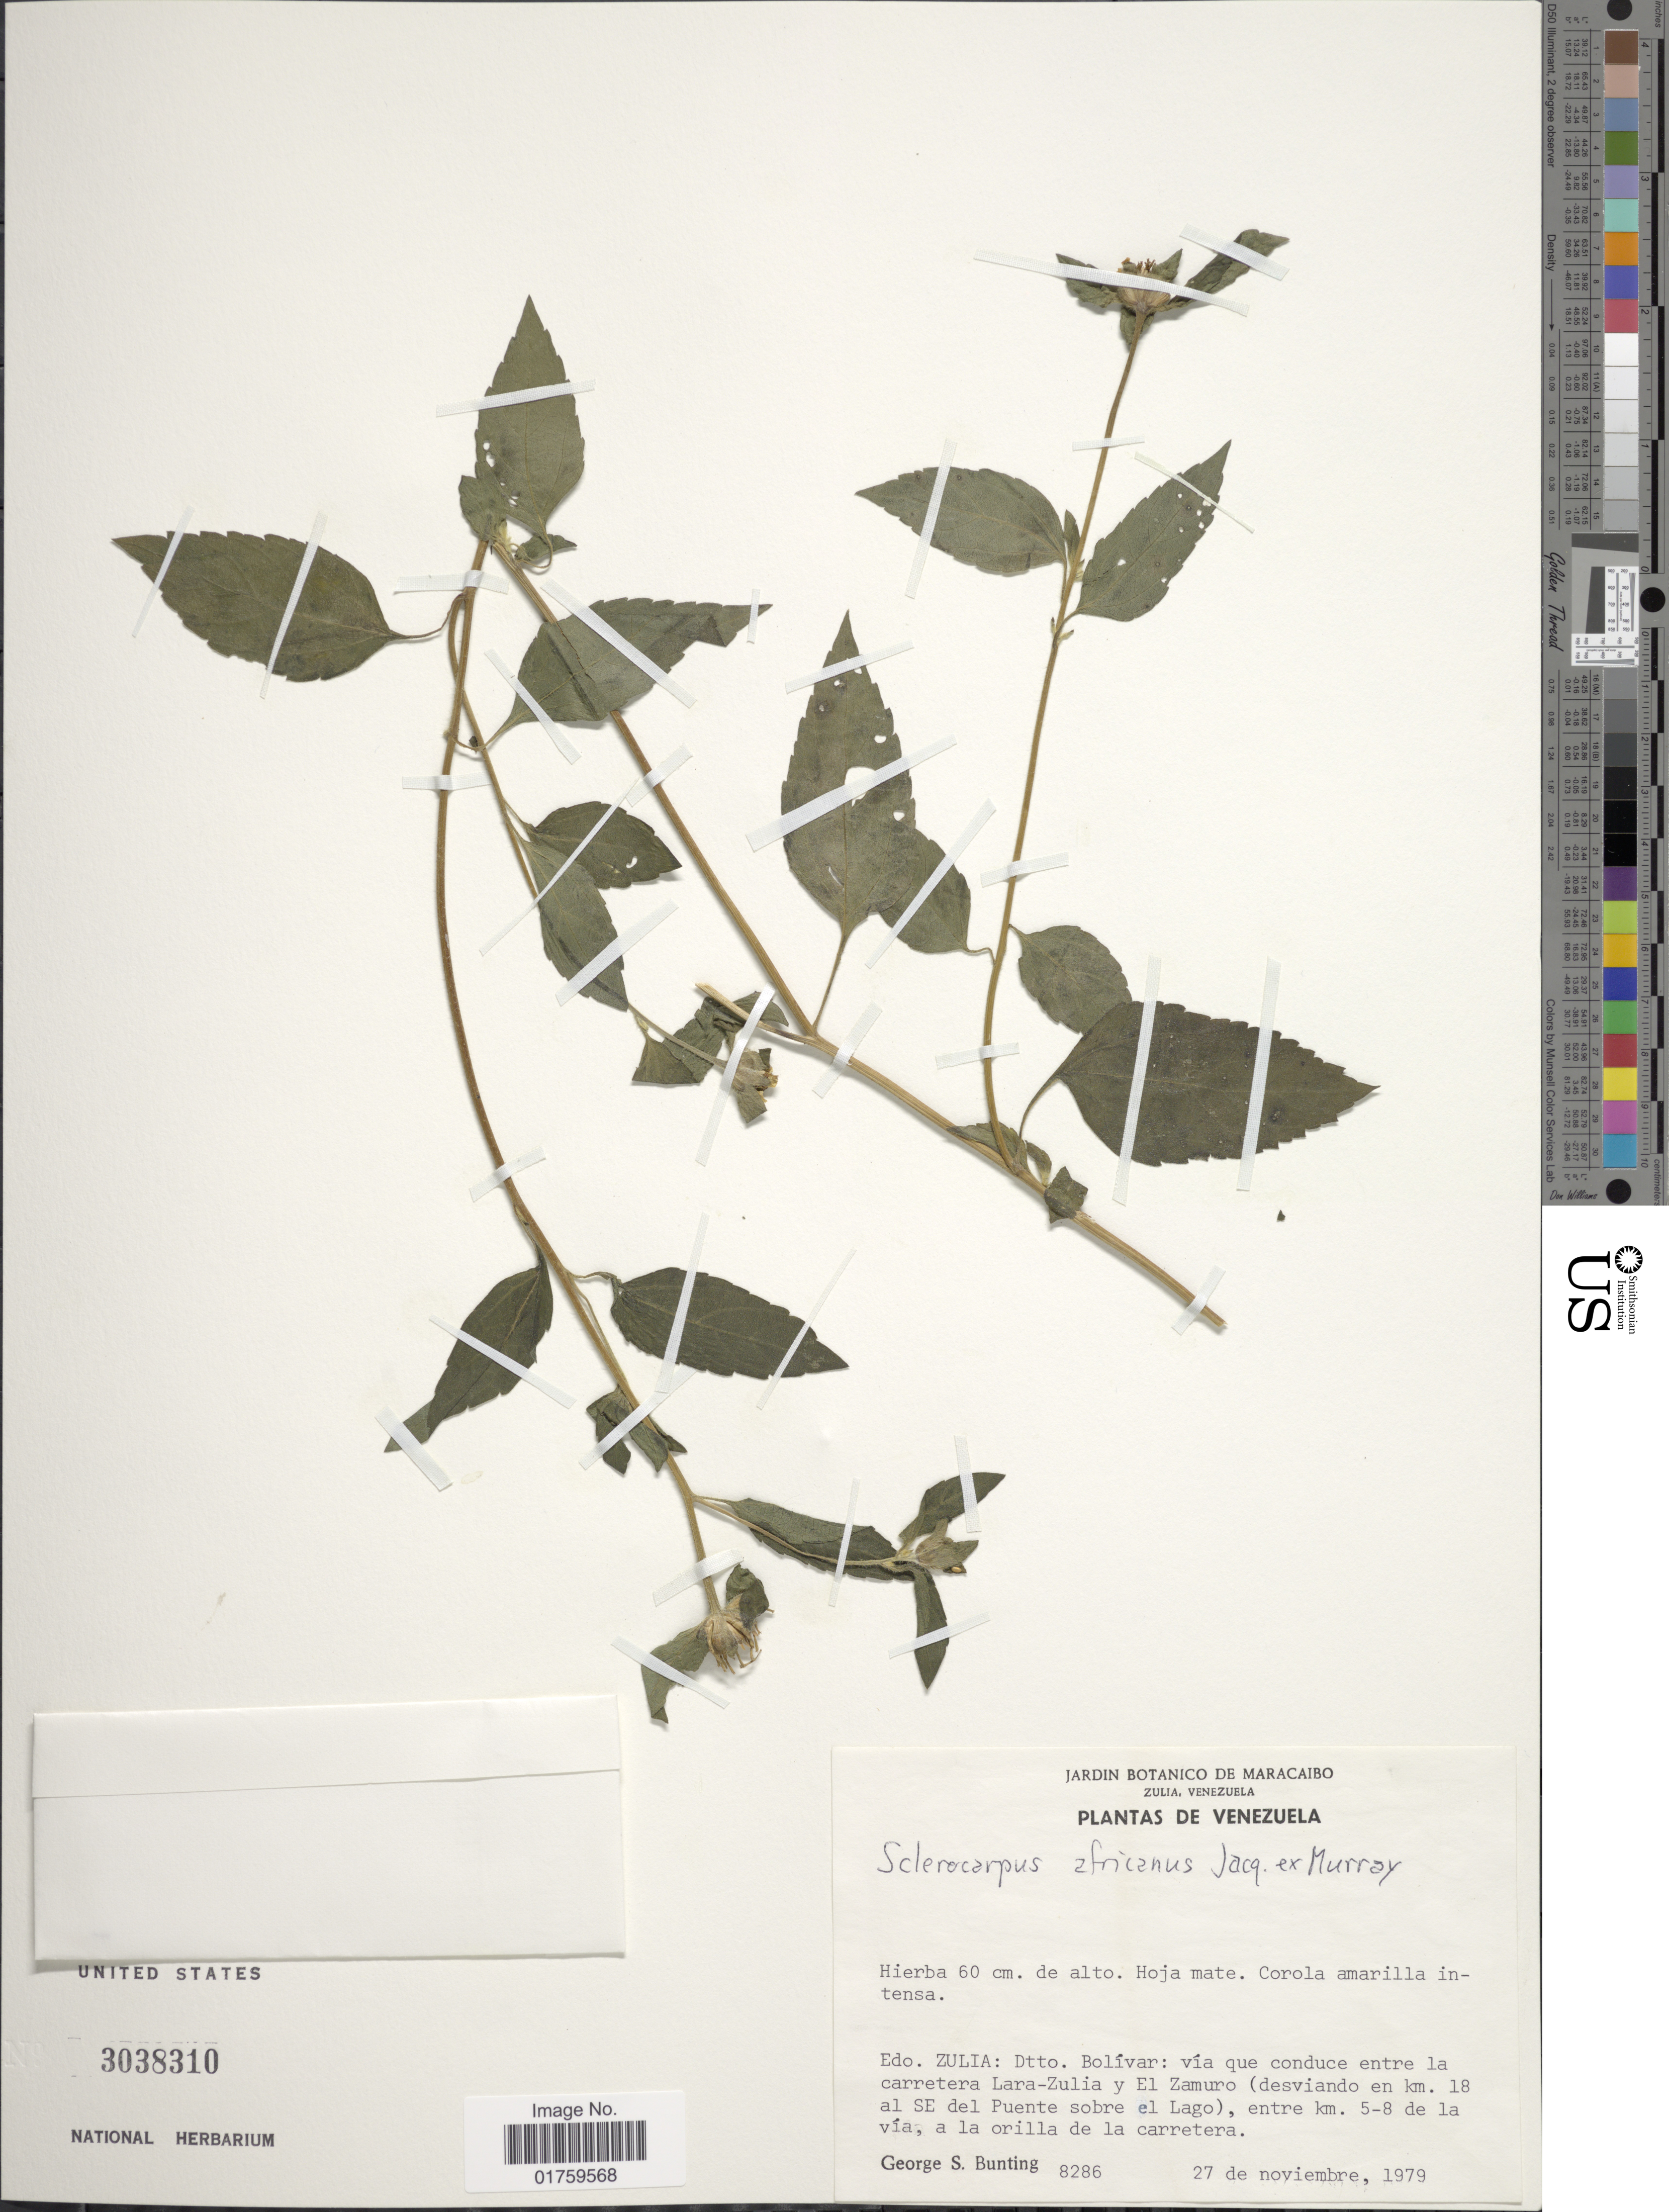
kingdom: Plantae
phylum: Tracheophyta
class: Magnoliopsida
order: Asterales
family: Asteraceae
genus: Sclerocarpus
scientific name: Sclerocarpus africanus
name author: Jacq.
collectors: G. S. Bunting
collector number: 8286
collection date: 1979-11-27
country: Venezuela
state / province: Zulia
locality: Edo. Zulia: Dtto. Bolivar: via que conduce entre la carretera Lara-Zulia y El Zamuro (desviando en km. 18 al SE del Puente sobre el Lago), entre km. 5-8 de la via, a la orilla de la carretera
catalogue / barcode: US 3038310